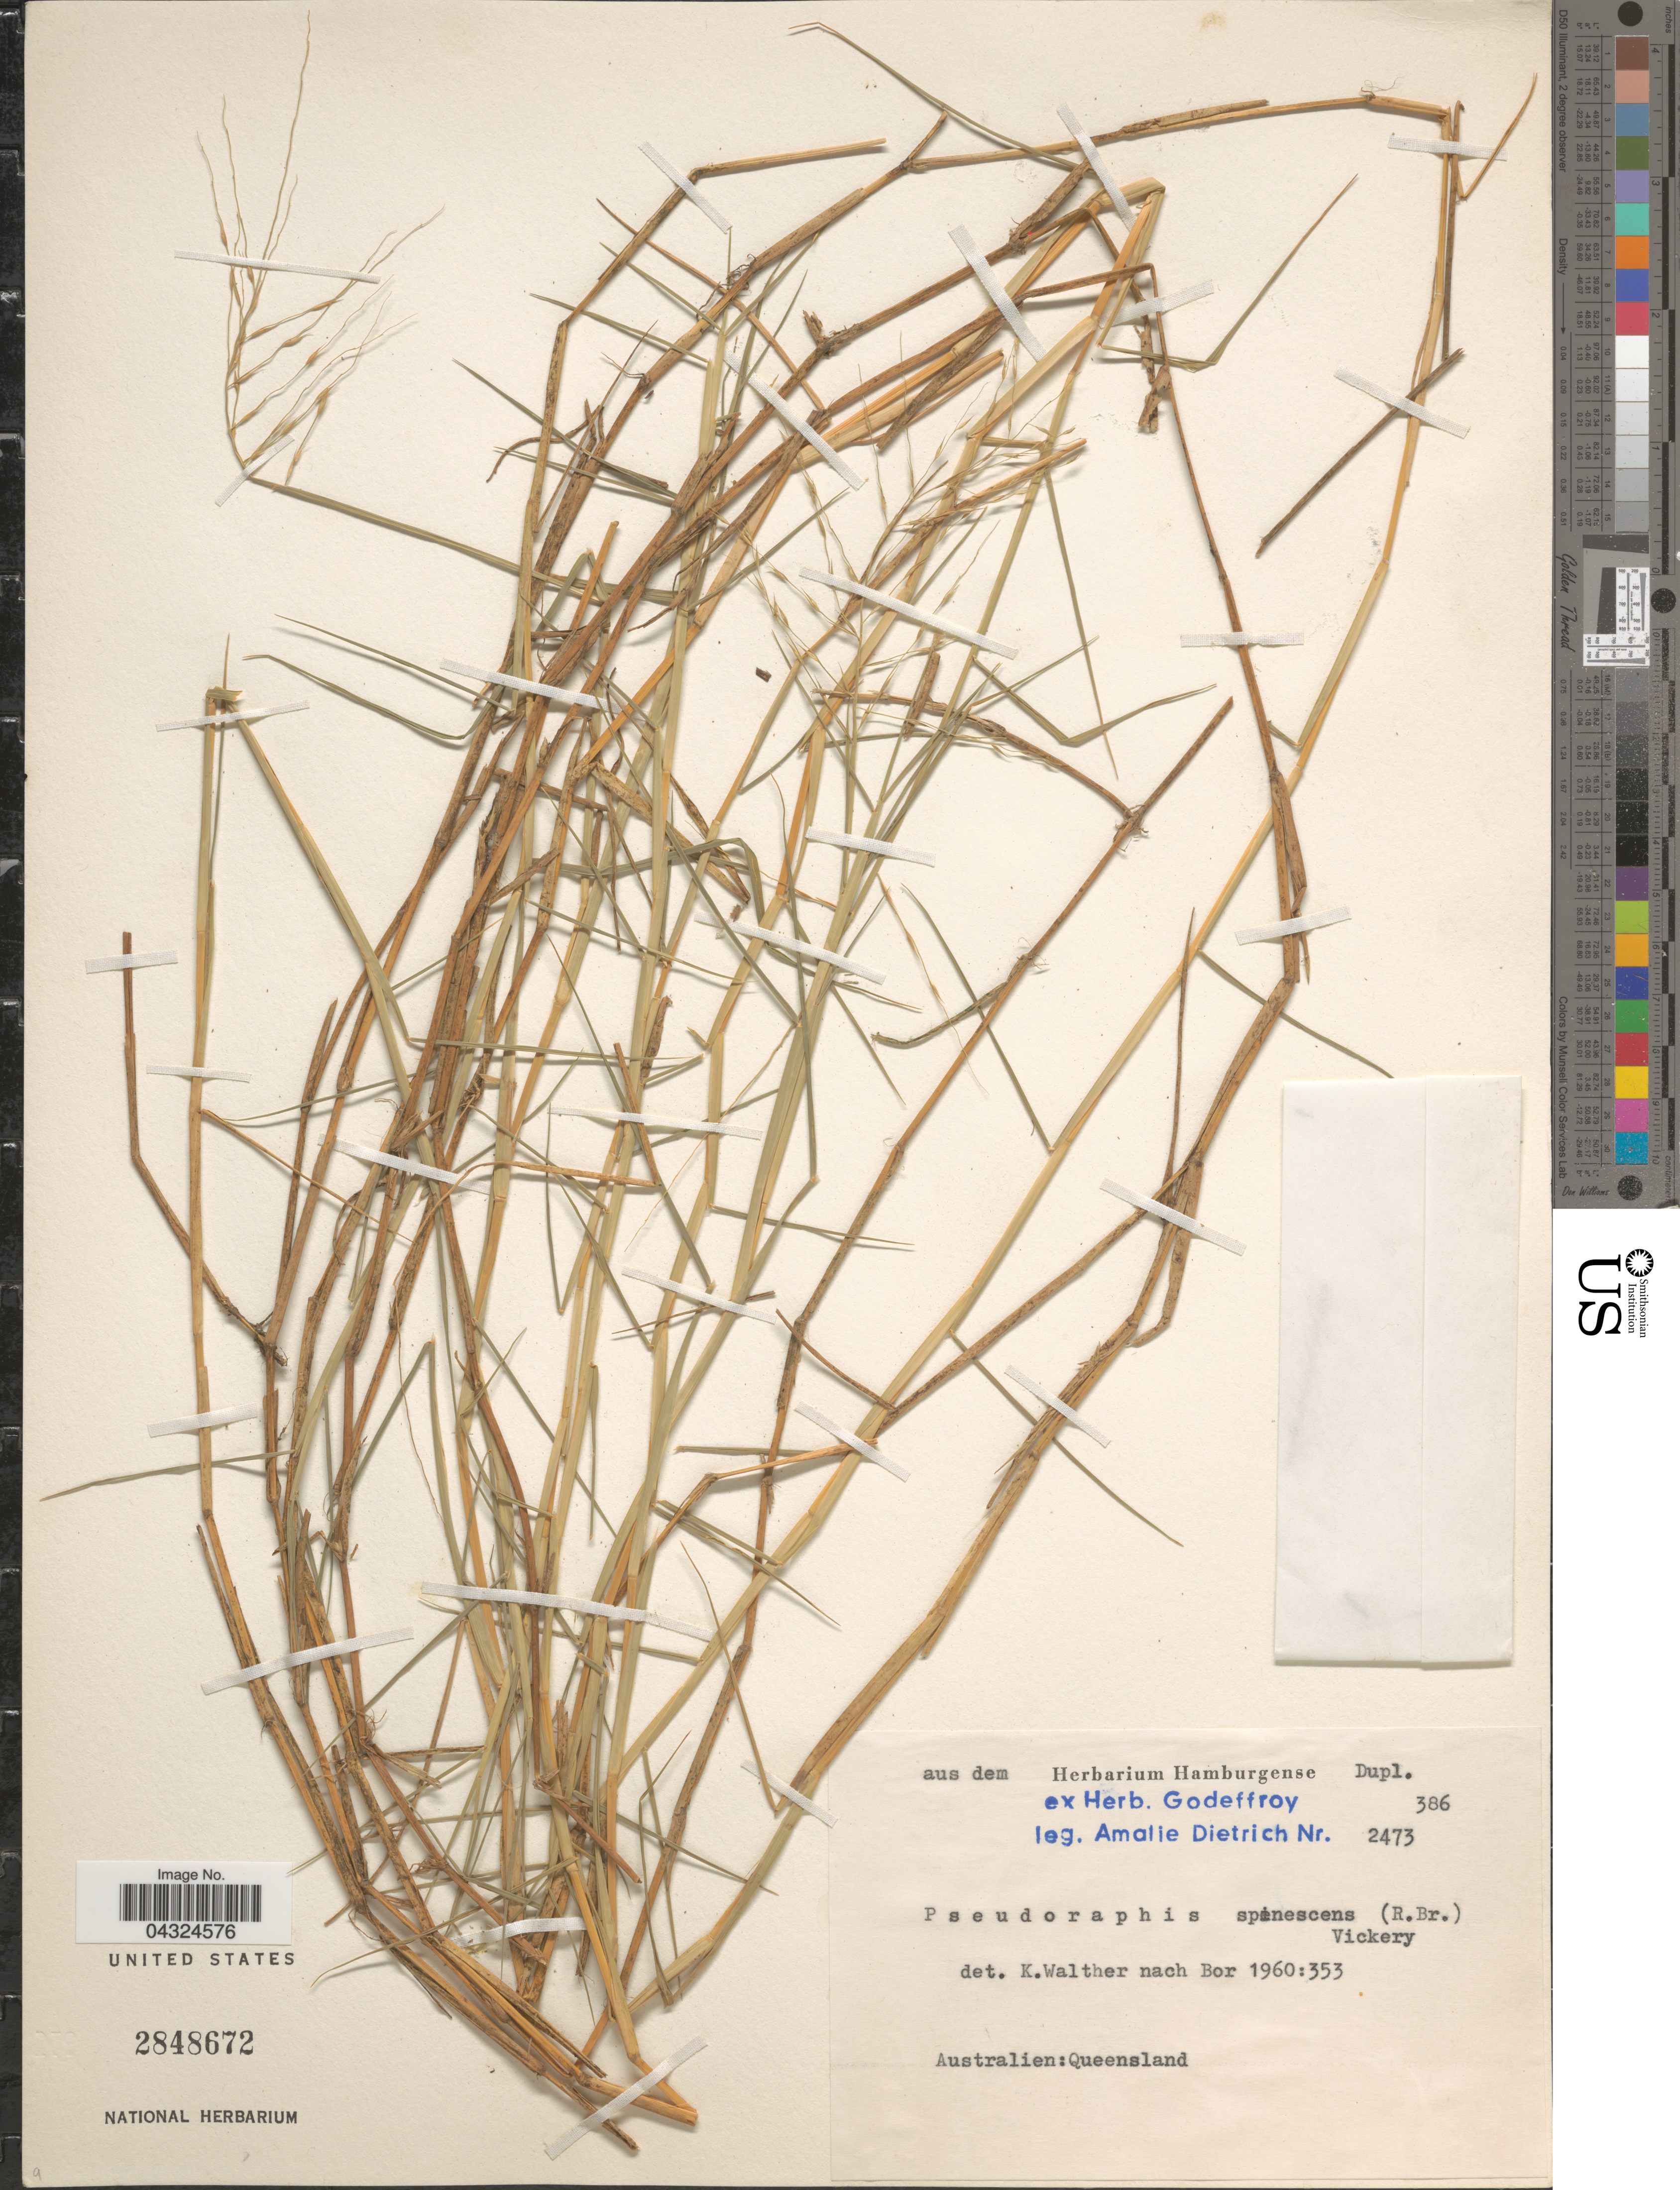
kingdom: Plantae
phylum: Tracheophyta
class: Liliopsida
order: Poales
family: Poaceae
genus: Pseudoraphis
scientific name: Pseudoraphis spinescens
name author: (R. Br.) Vickery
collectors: A. G. Dietrich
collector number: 2473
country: Australia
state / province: Queensland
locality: Australien.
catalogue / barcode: US 2848672